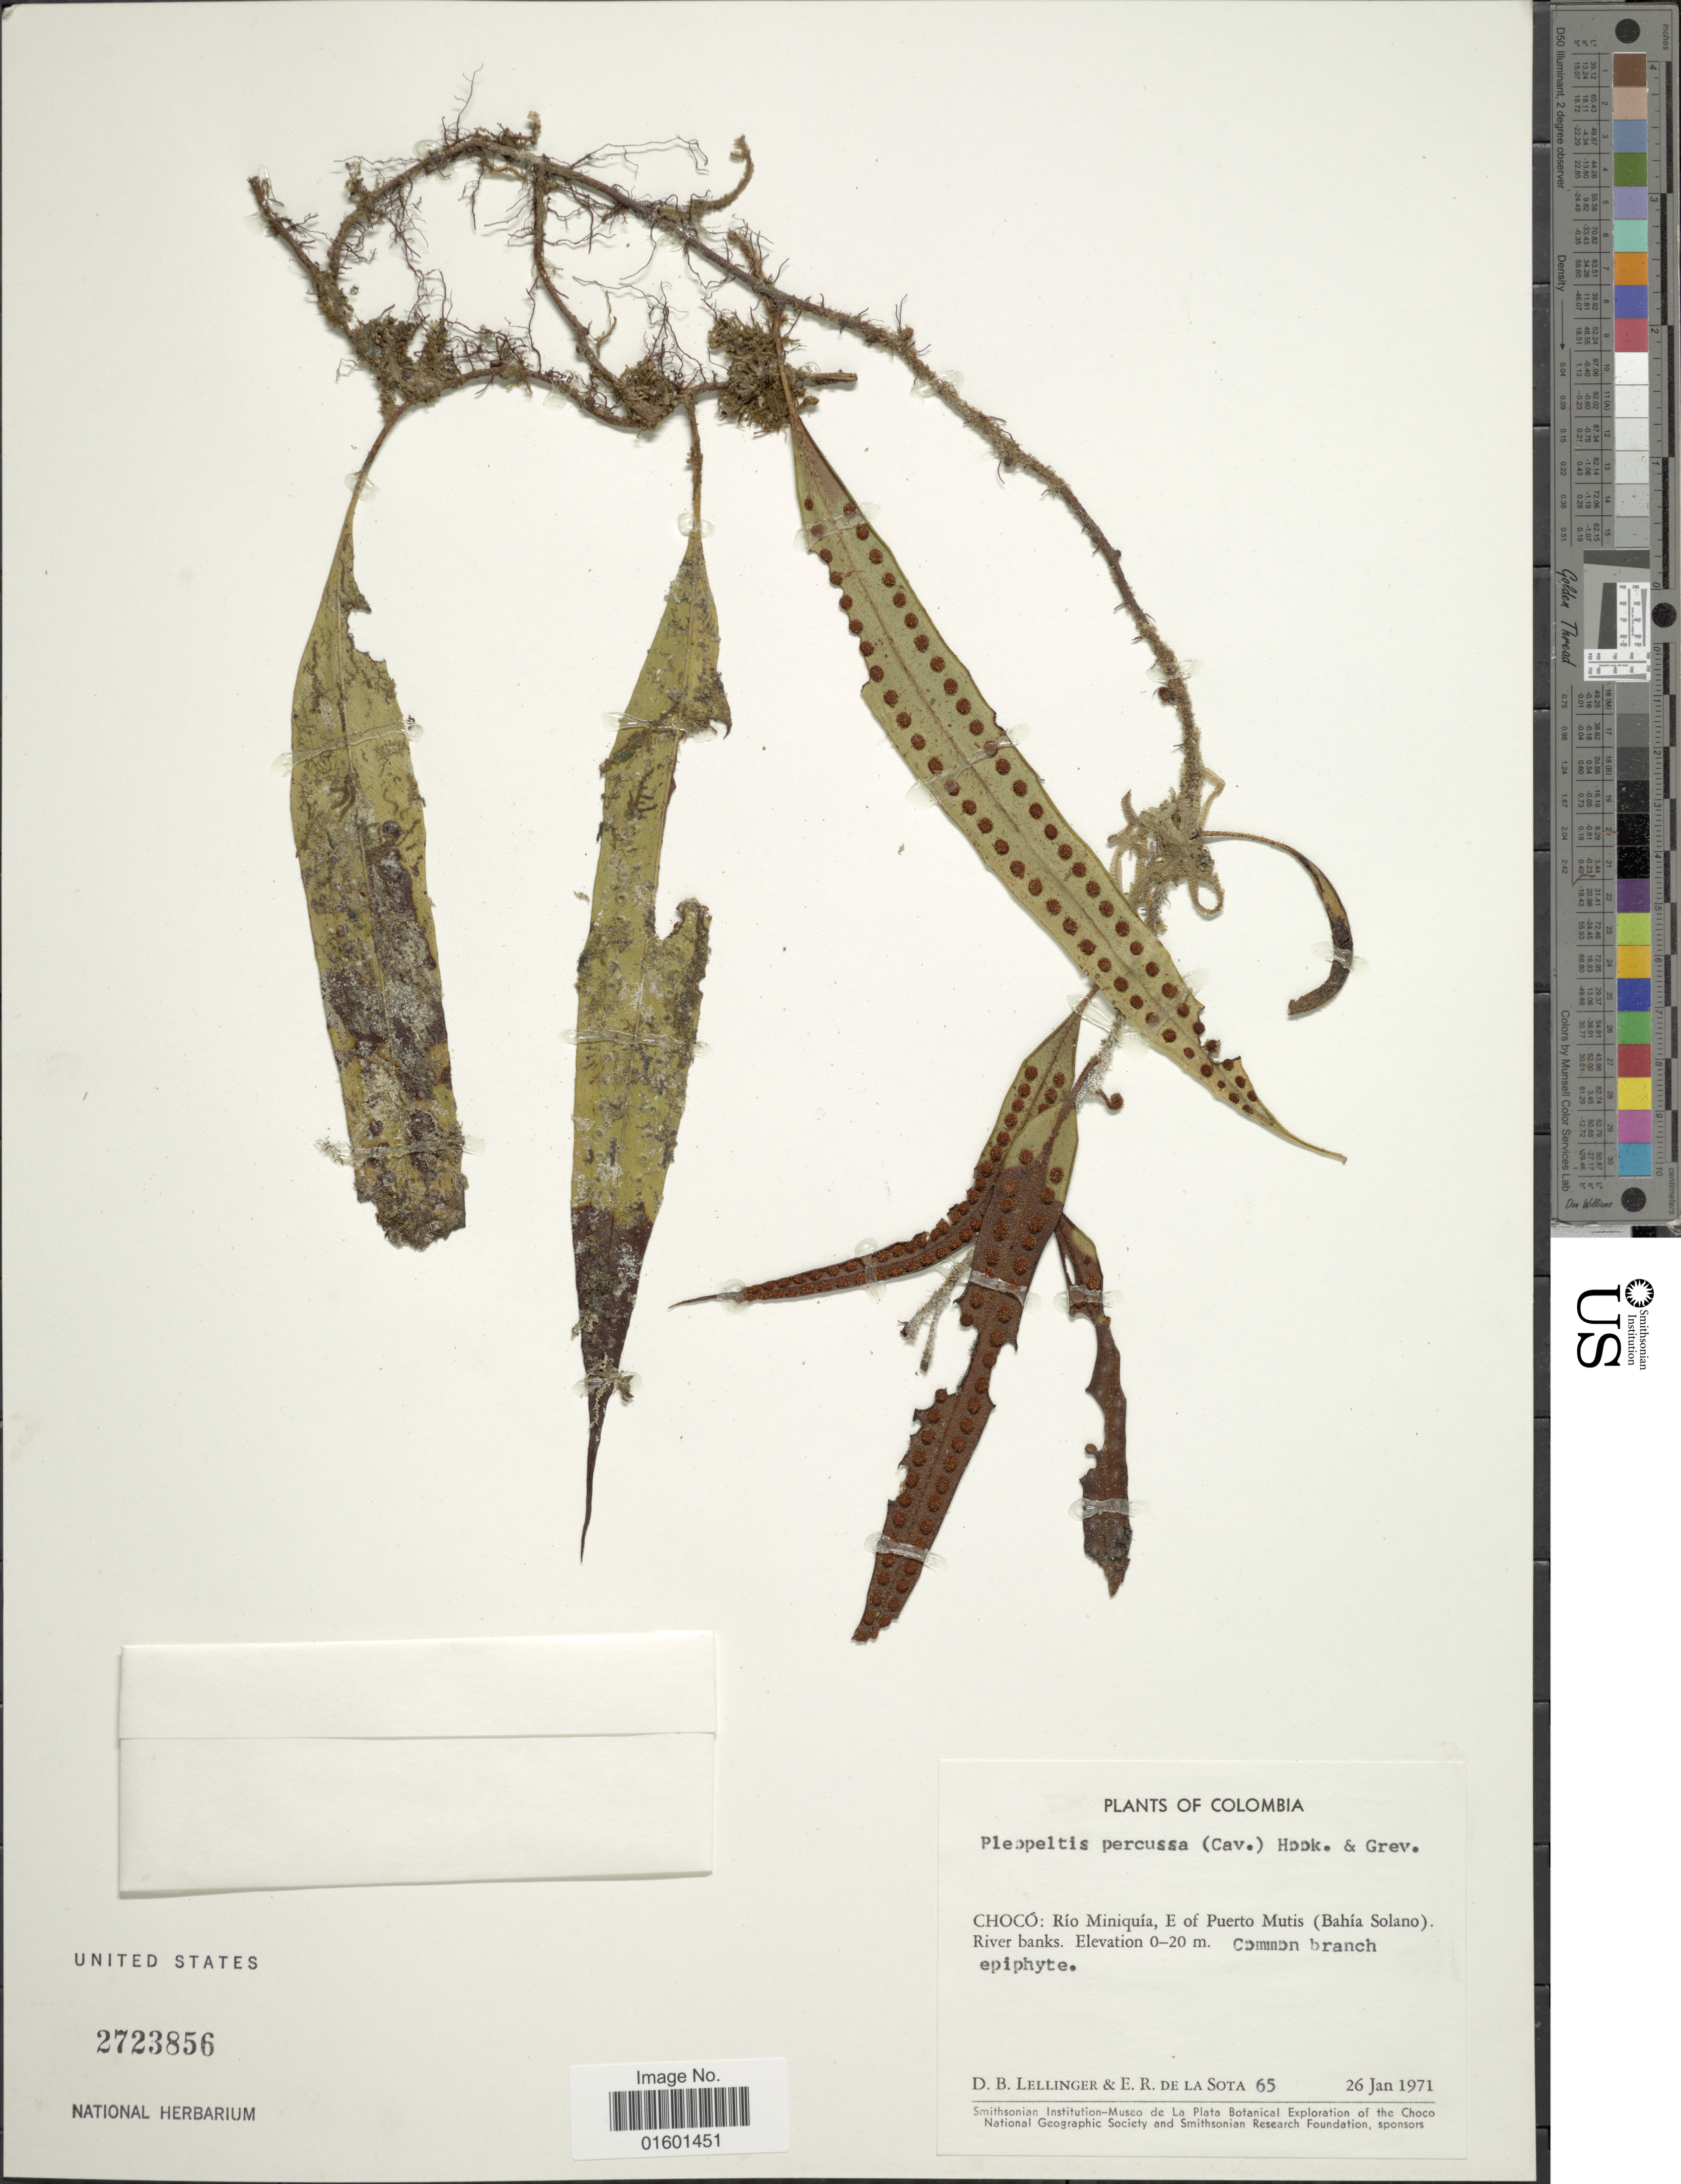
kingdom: Plantae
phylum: Tracheophyta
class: Polypodiopsida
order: Polypodiales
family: Polypodiaceae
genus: Microgramma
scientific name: Microgramma percussa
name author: (Cav.) de la Sota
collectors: D. B. Lellinger & E. R. de la Sota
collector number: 65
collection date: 1971-01-26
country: Colombia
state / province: Chocó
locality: Rio Miniquia, E of Puerto Mutis (Bahia Solano) River banks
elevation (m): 0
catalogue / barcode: US 2723856